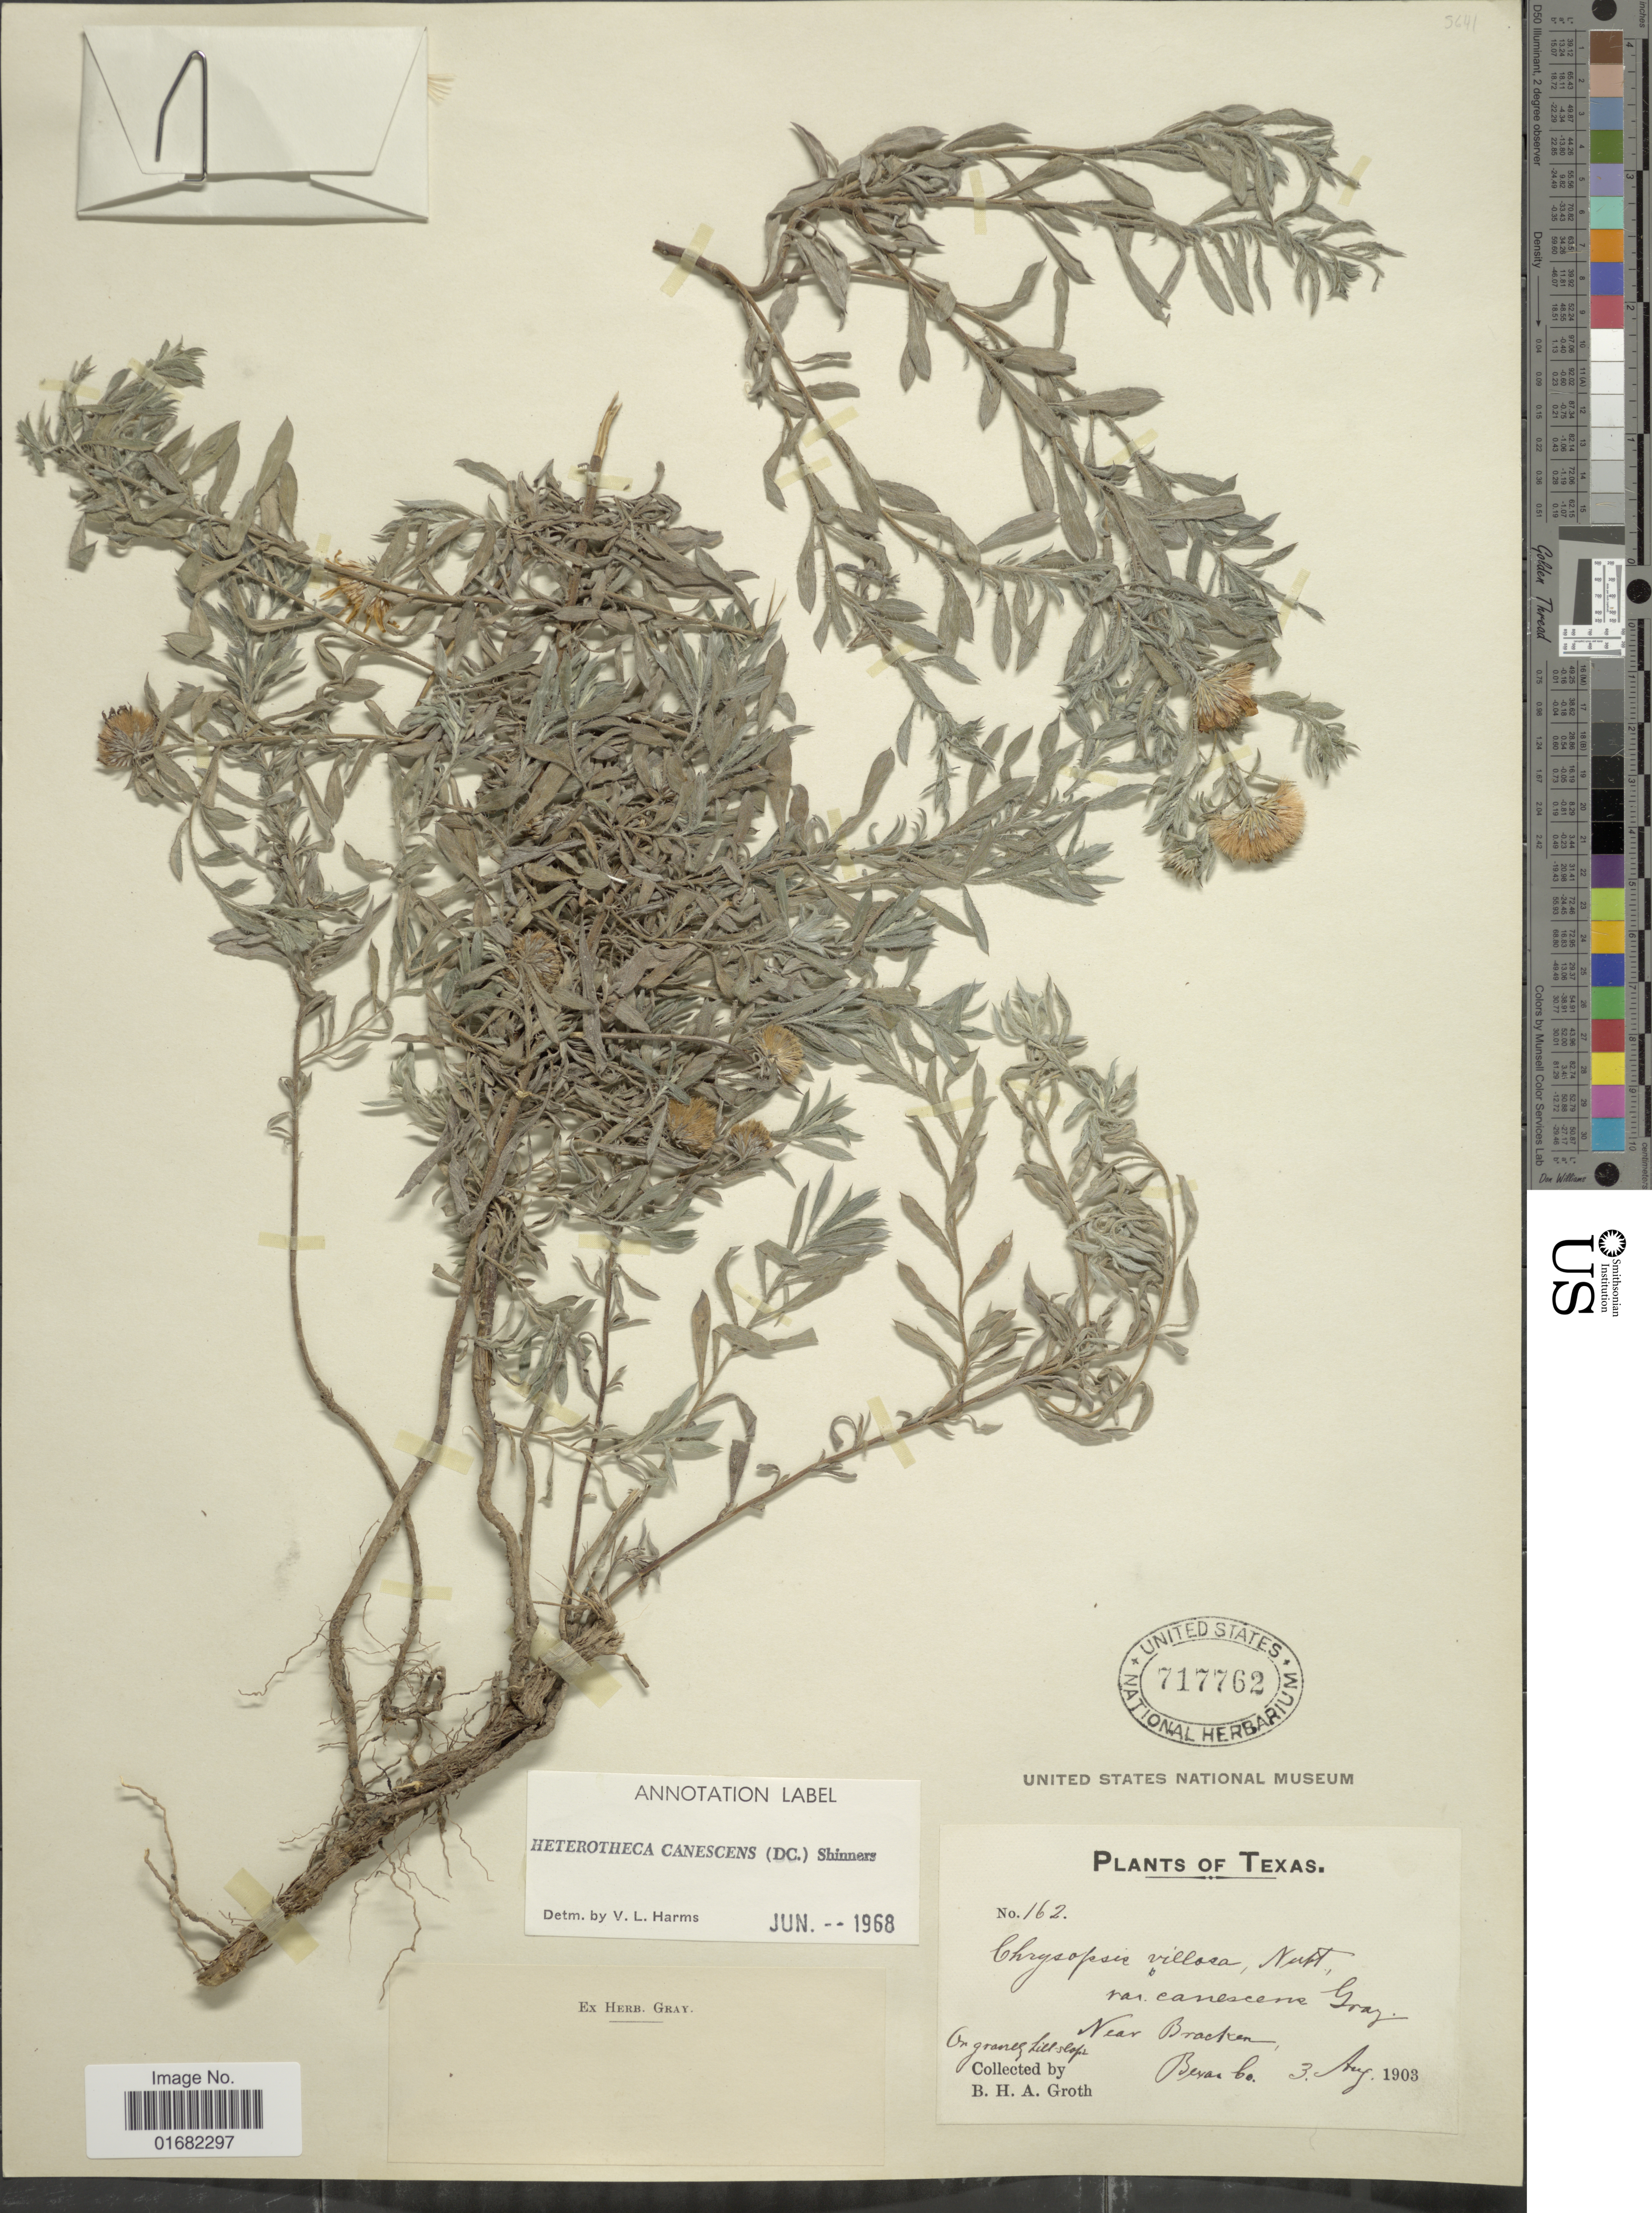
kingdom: Plantae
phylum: Tracheophyta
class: Magnoliopsida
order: Asterales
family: Asteraceae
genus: Heterotheca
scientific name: Heterotheca canescens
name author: (DC.) Shinners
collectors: B. Groth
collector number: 162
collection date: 1903-08-03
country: United States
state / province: Texas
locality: Near Bracken, Bexar Co.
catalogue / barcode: US 717762